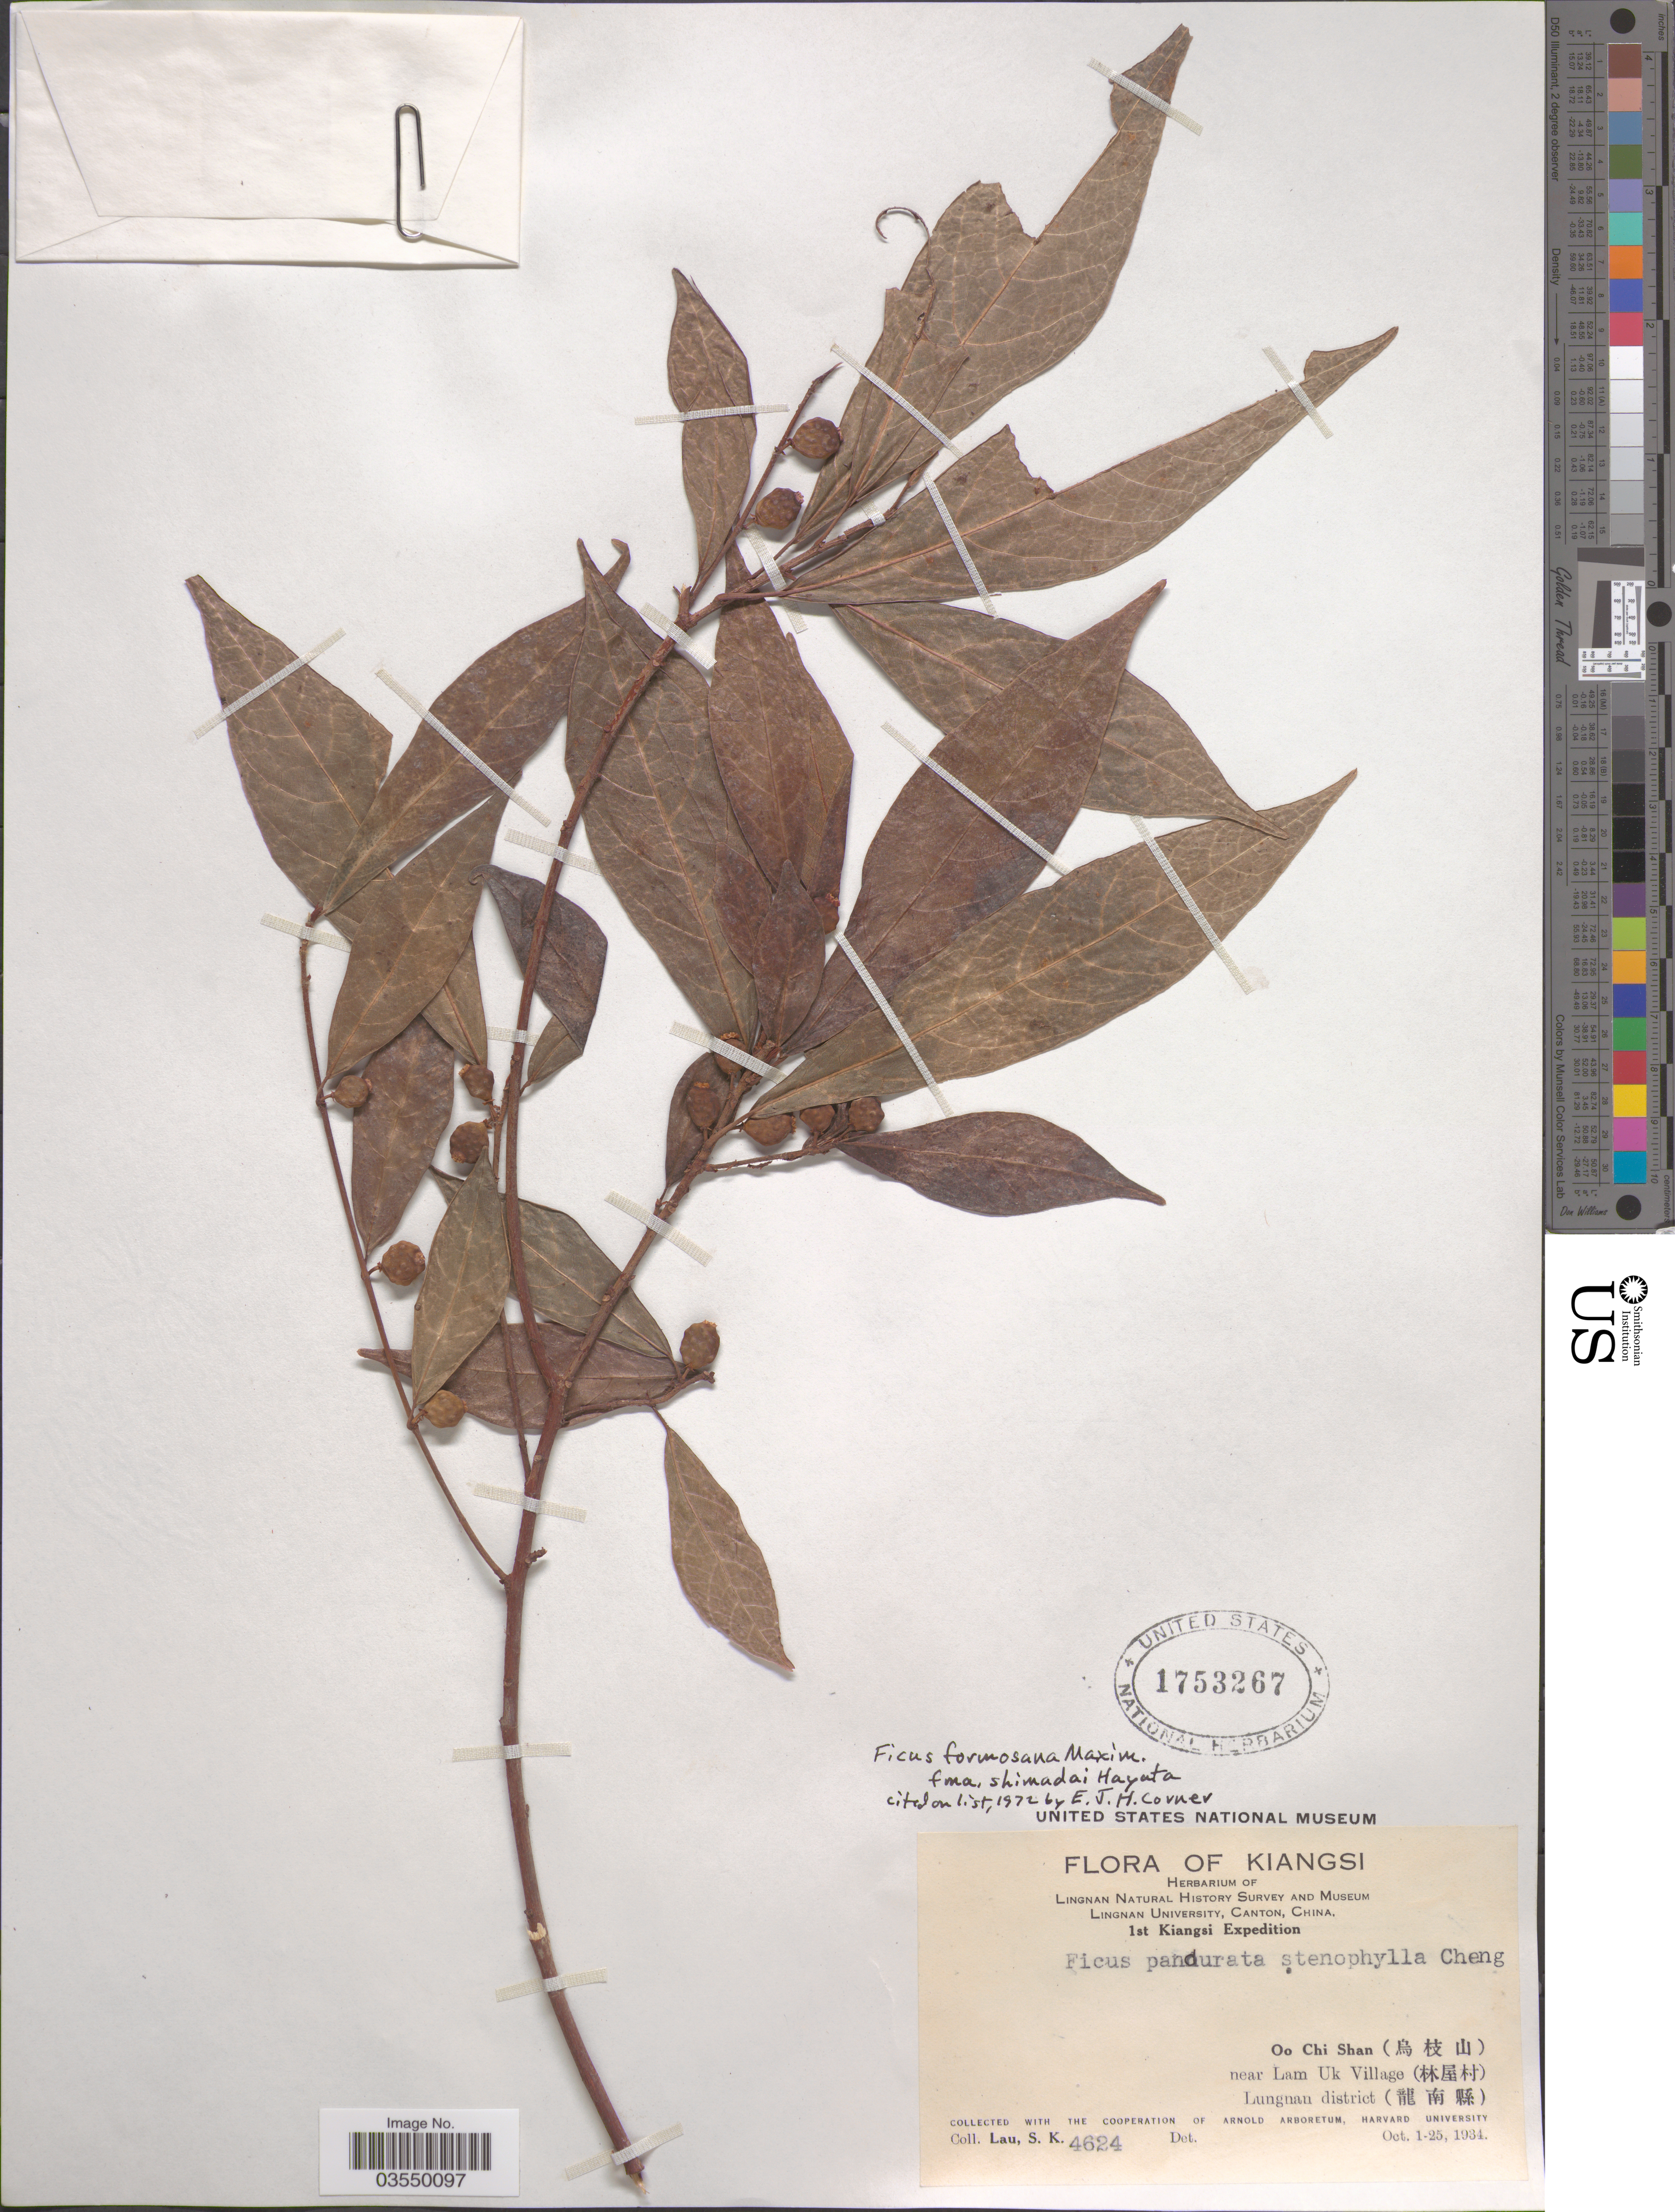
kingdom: Plantae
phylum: Tracheophyta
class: Magnoliopsida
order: Rosales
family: Moraceae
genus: Ficus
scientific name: Ficus formosana f. shimadai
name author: Hayata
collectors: S. K. Lau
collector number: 4624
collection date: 1934-10-01/1934-10-25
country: China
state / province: Jiangxi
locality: Kiangsi. Oo Chi Shan (X) near Lam Uk Village (X) Lungnan district (X).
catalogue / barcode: US 1753267